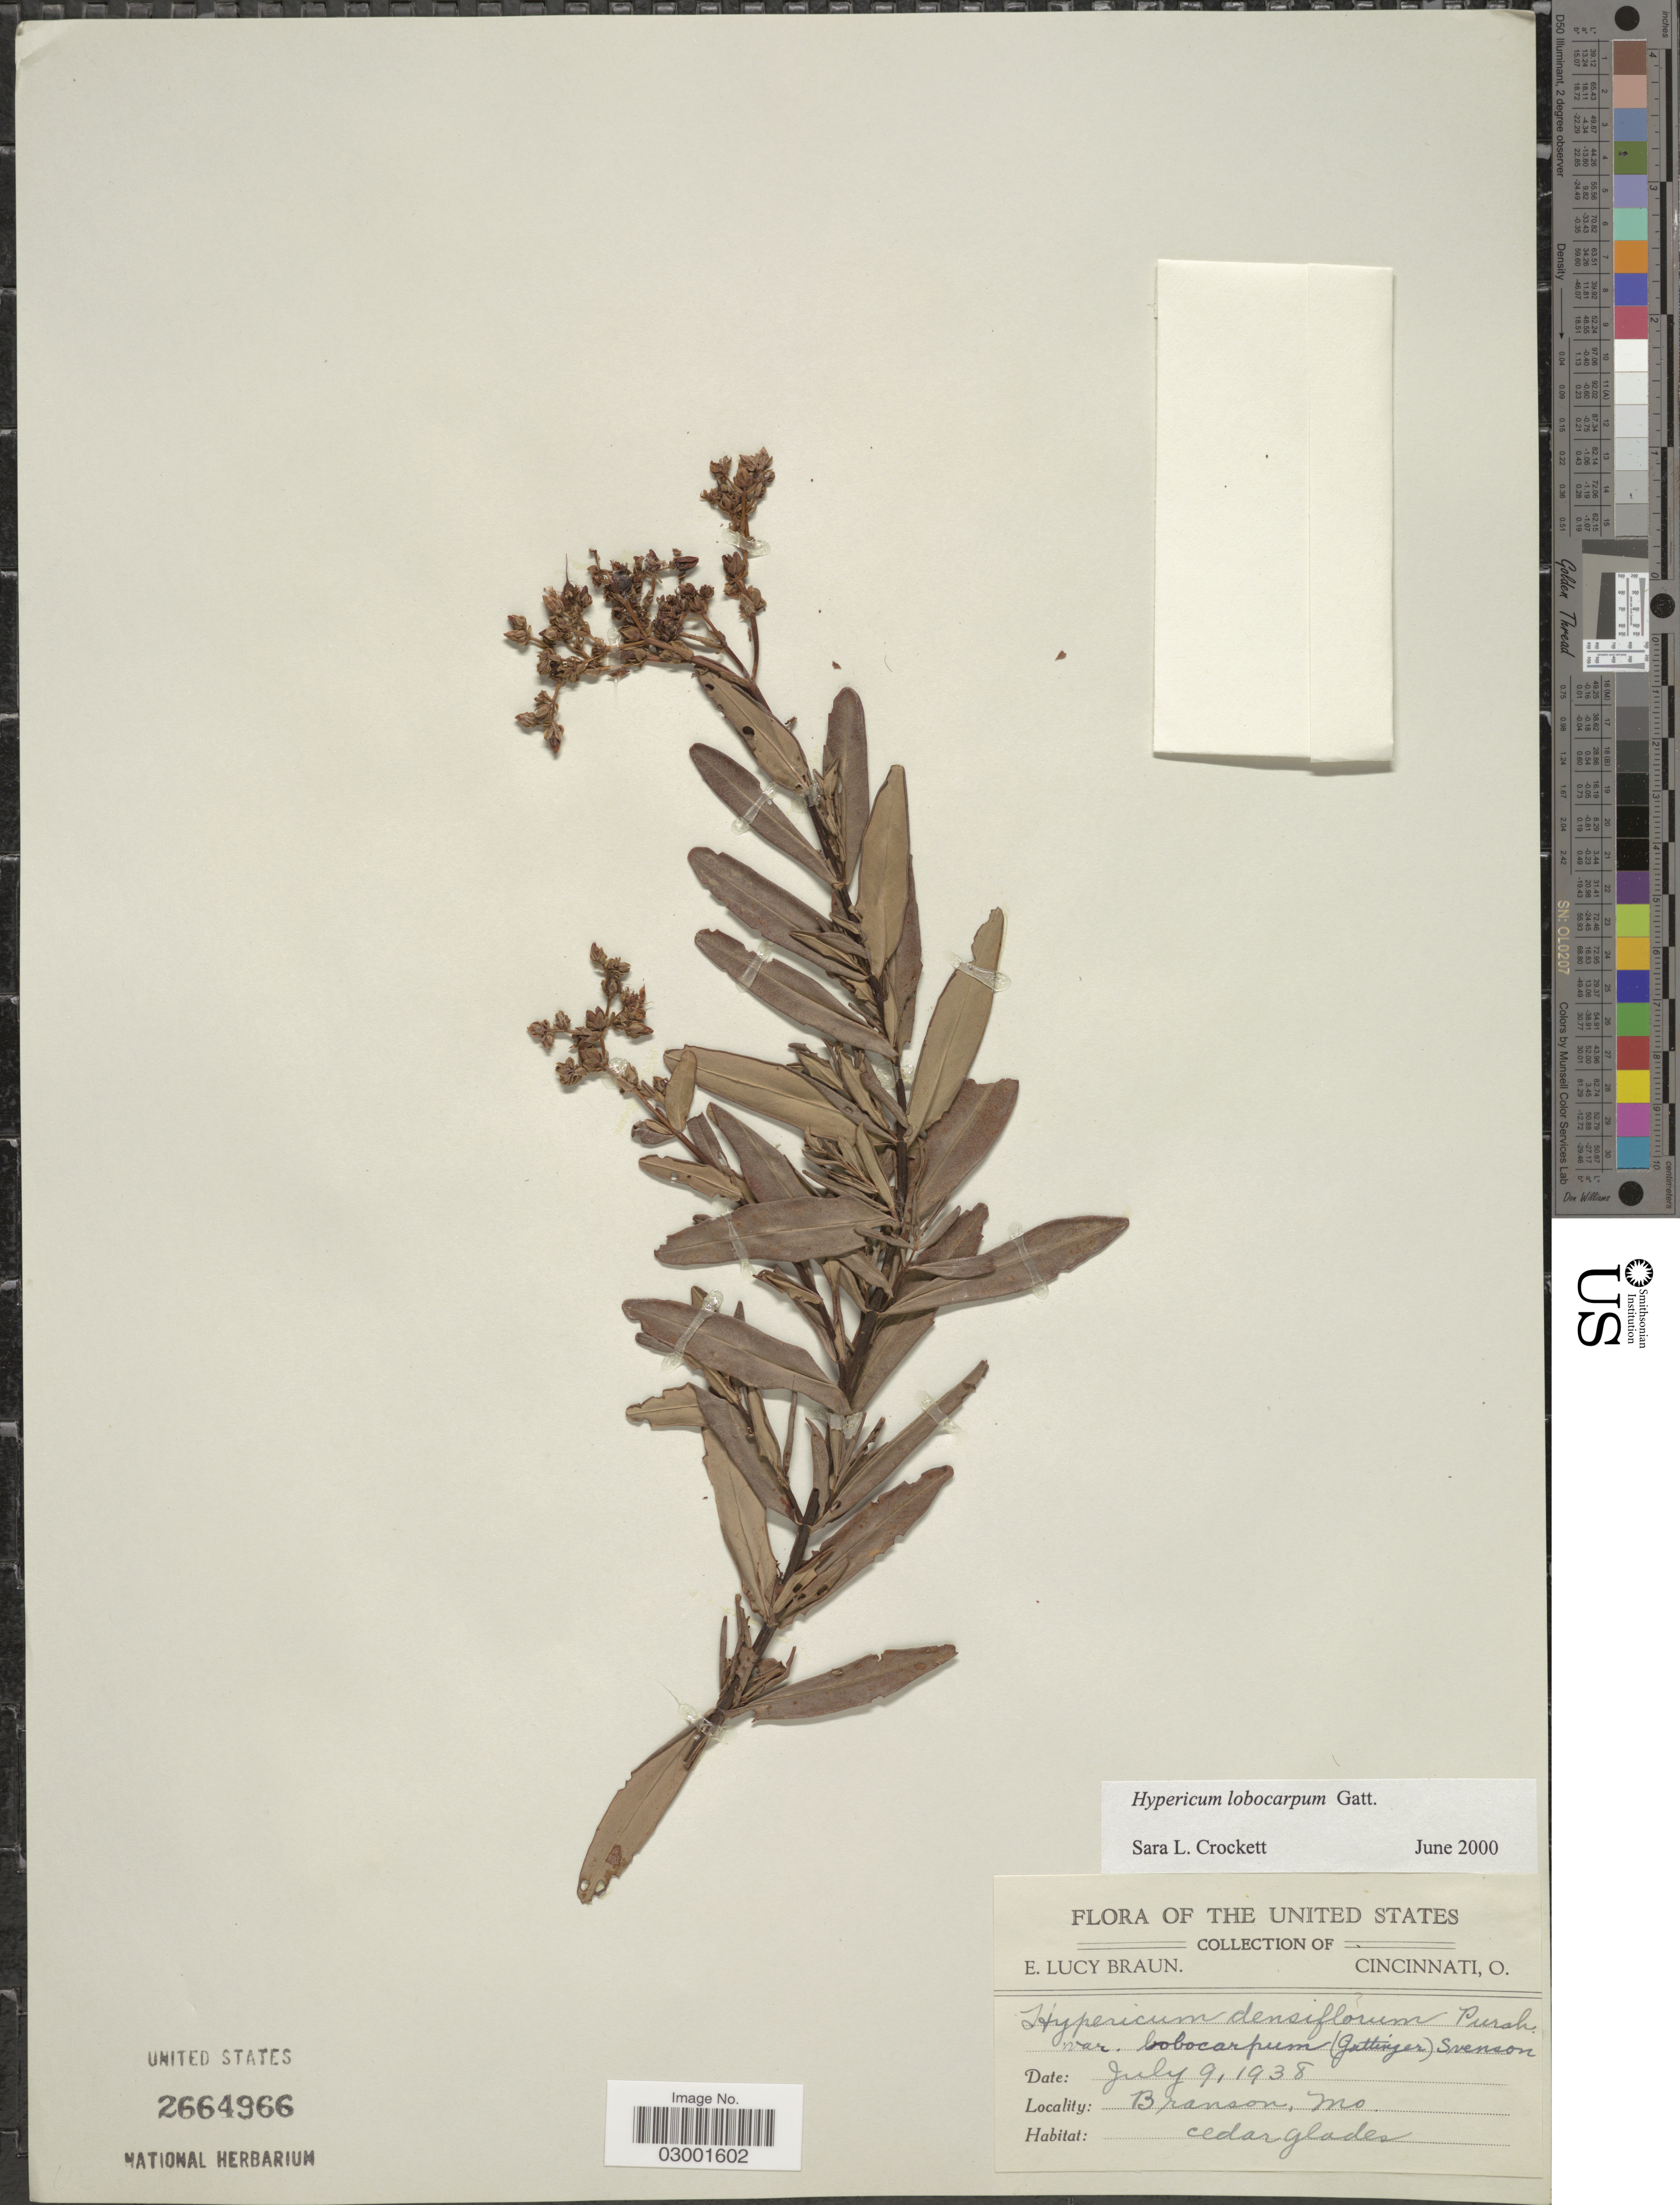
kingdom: Plantae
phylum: Tracheophyta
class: Magnoliopsida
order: Malpighiales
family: Hypericaceae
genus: Hypericum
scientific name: Hypericum lobocarpum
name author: Gatt.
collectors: E. L. Braun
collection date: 1938-07-09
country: United States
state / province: Missouri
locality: Branson, cedar glades.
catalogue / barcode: US 2664966